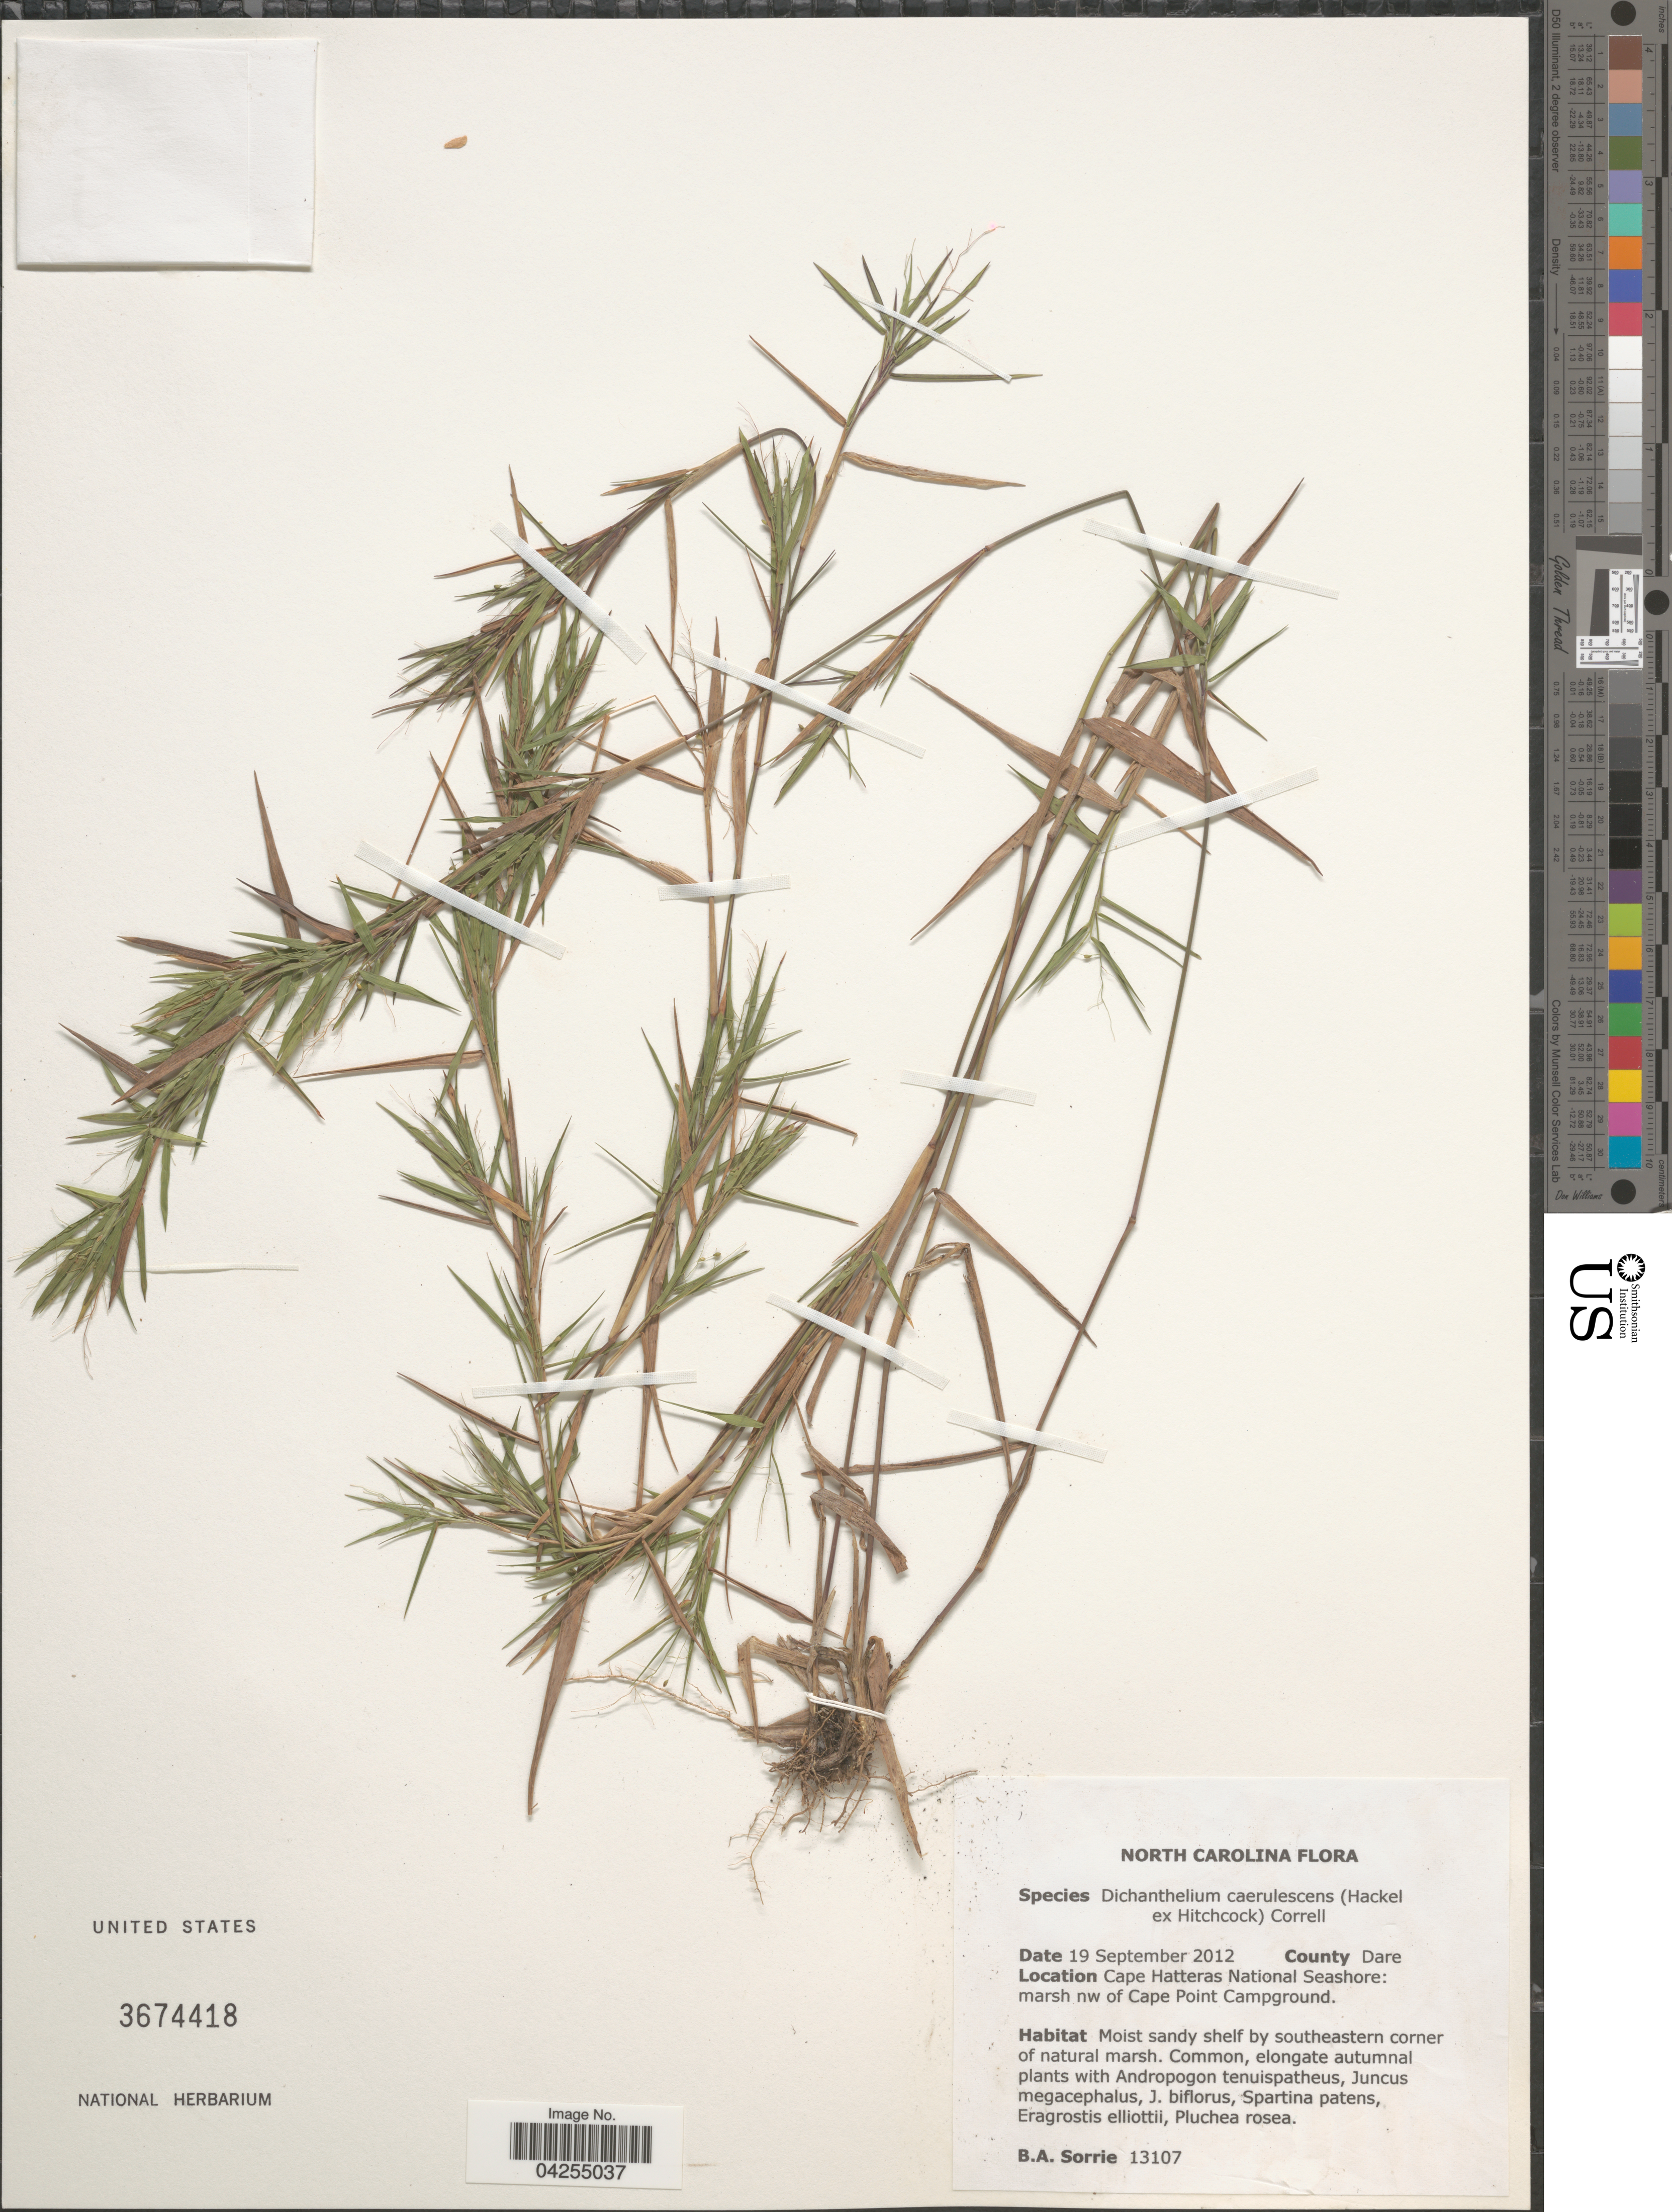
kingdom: Plantae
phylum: Tracheophyta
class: Liliopsida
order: Poales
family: Poaceae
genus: Dichanthelium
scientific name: Dichanthelium dichotomum var. dichotomum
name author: (L.) Gould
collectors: B. Sorrie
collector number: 13107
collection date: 2012-09-19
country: United States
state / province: North Carolina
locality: County Dare. Cape Hatteras National Seashore: marsh nw of Cape Point Campground. Moist sandy shelf by southeastern corner of natural marsh.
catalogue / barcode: US 3674418